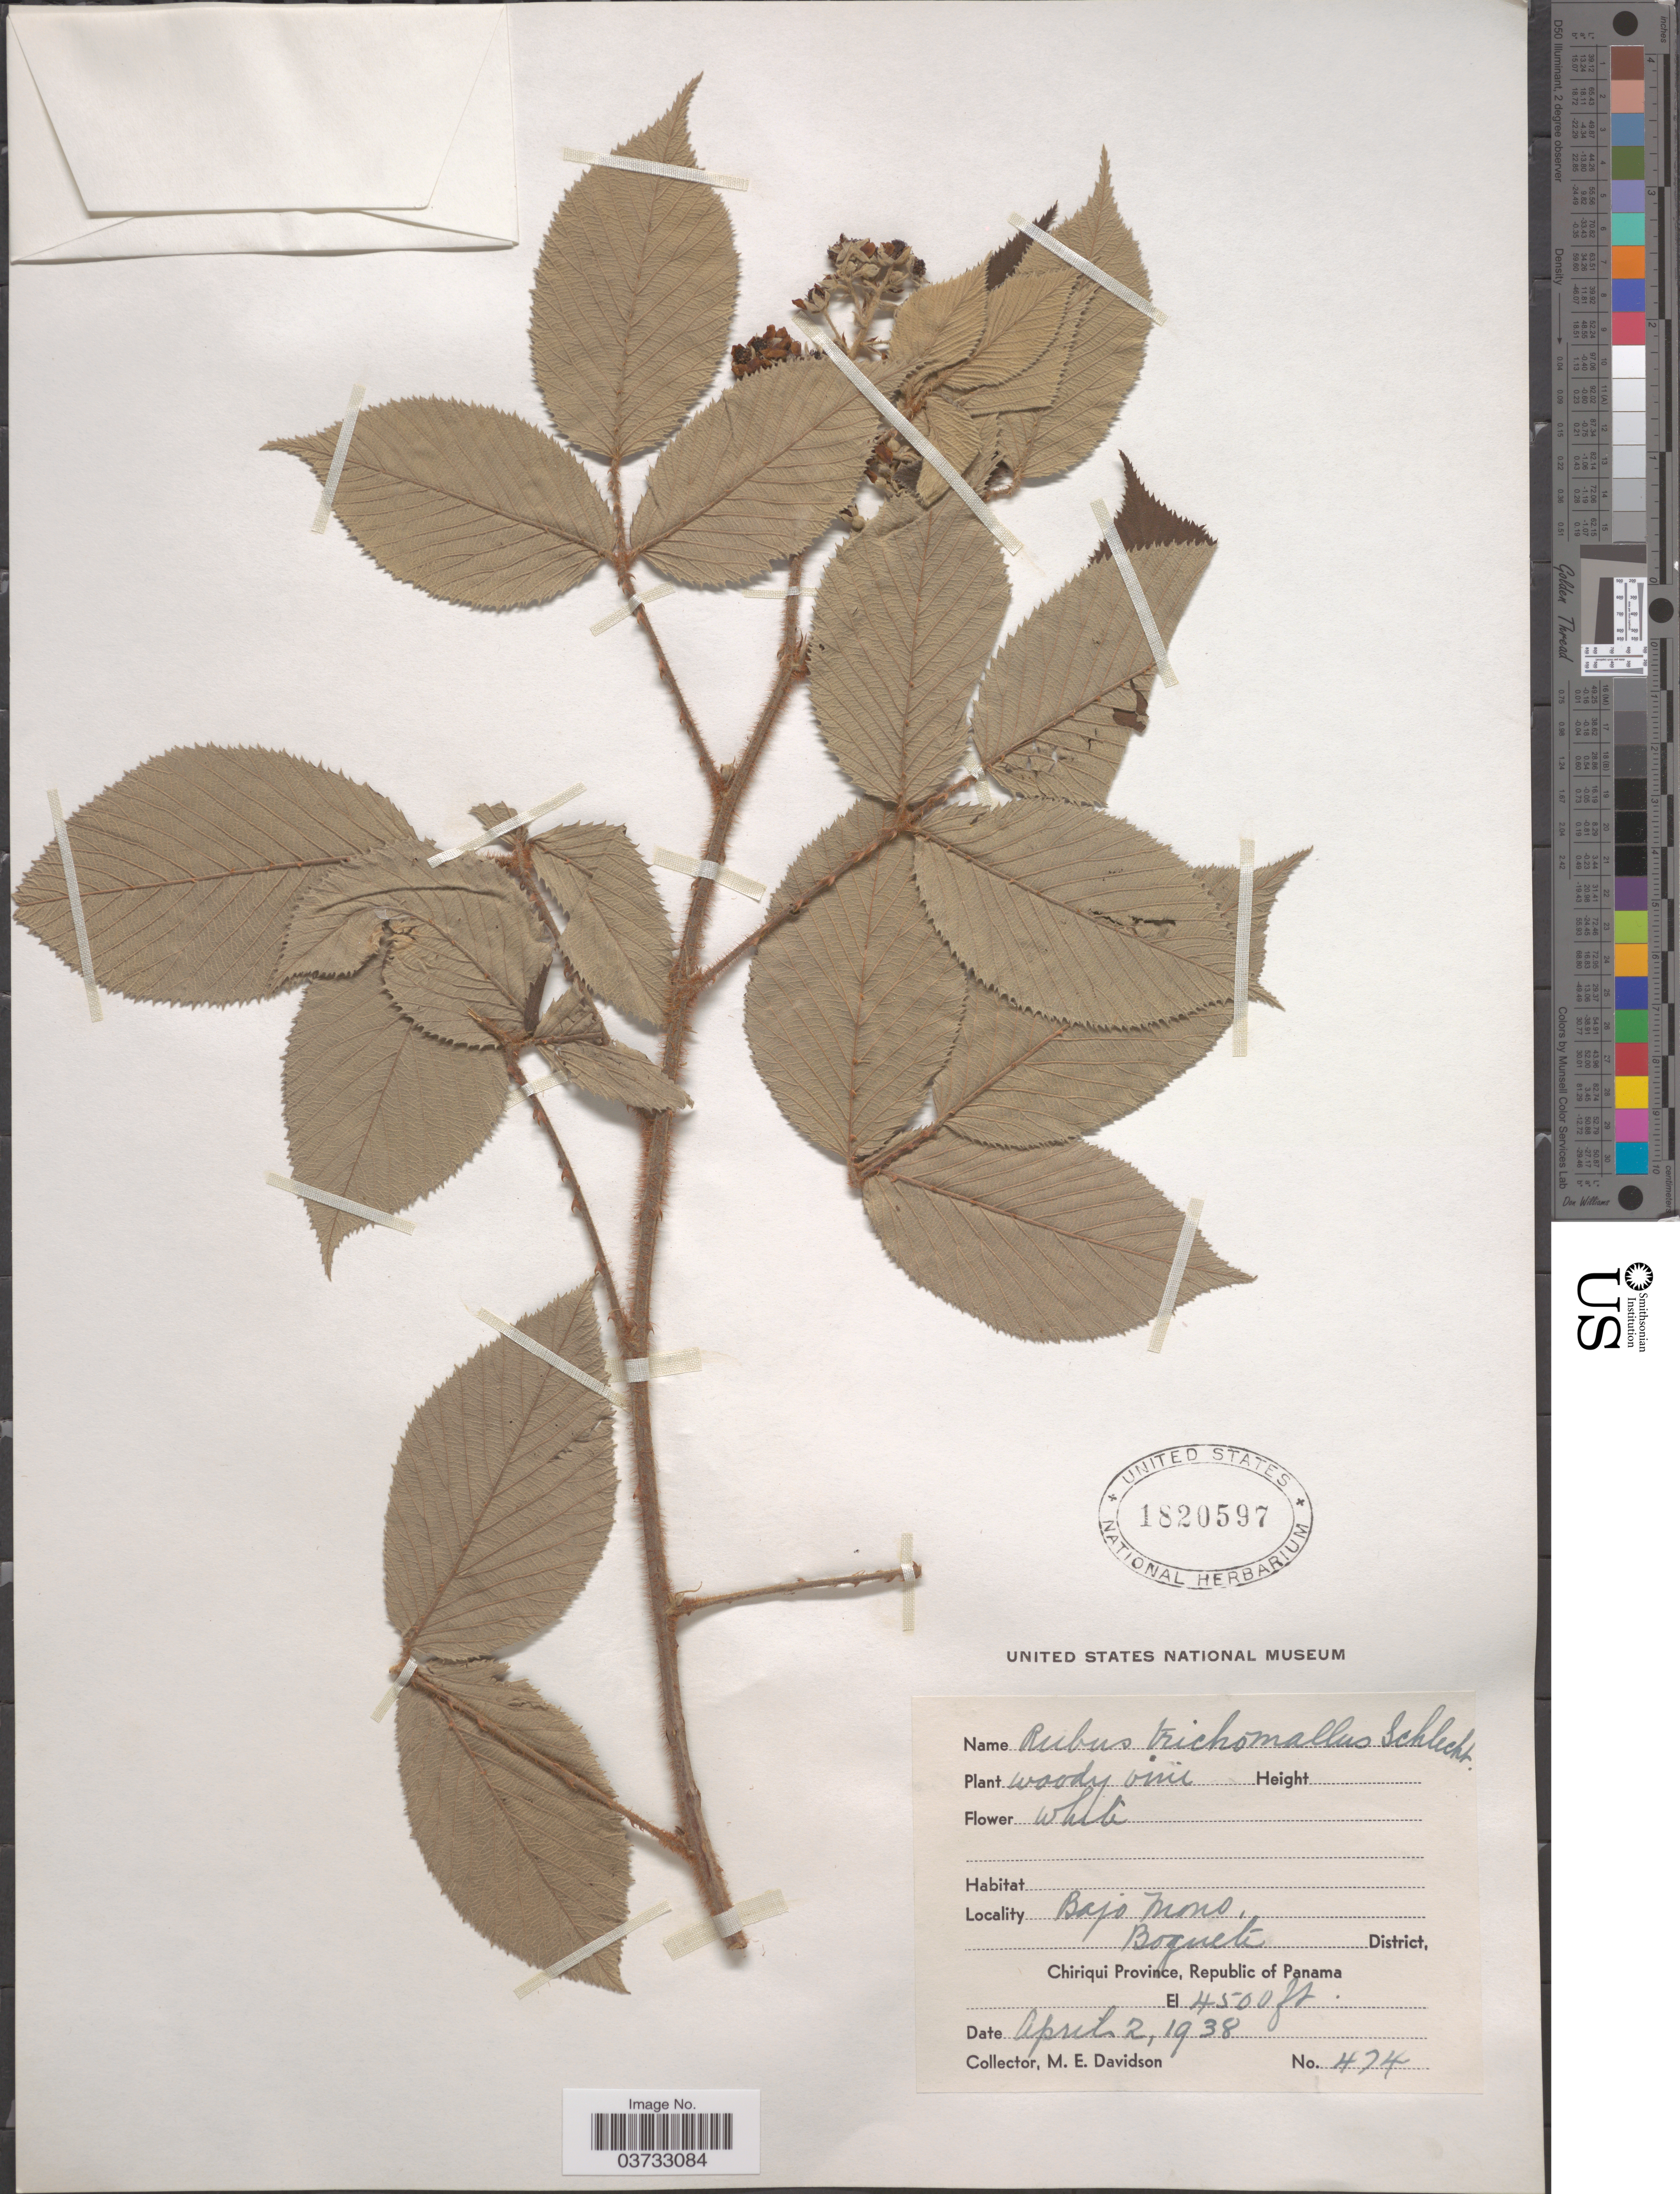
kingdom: Plantae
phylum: Tracheophyta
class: Magnoliopsida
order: Rosales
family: Rosaceae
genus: Rubus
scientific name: Rubus trichomallus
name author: Schltdl.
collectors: M. E. Davidson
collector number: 474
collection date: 1938-04-02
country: Panama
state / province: Chiriqui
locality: Bajo Mono. Boguete District, Republic of Panama.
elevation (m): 1372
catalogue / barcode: US 1820597